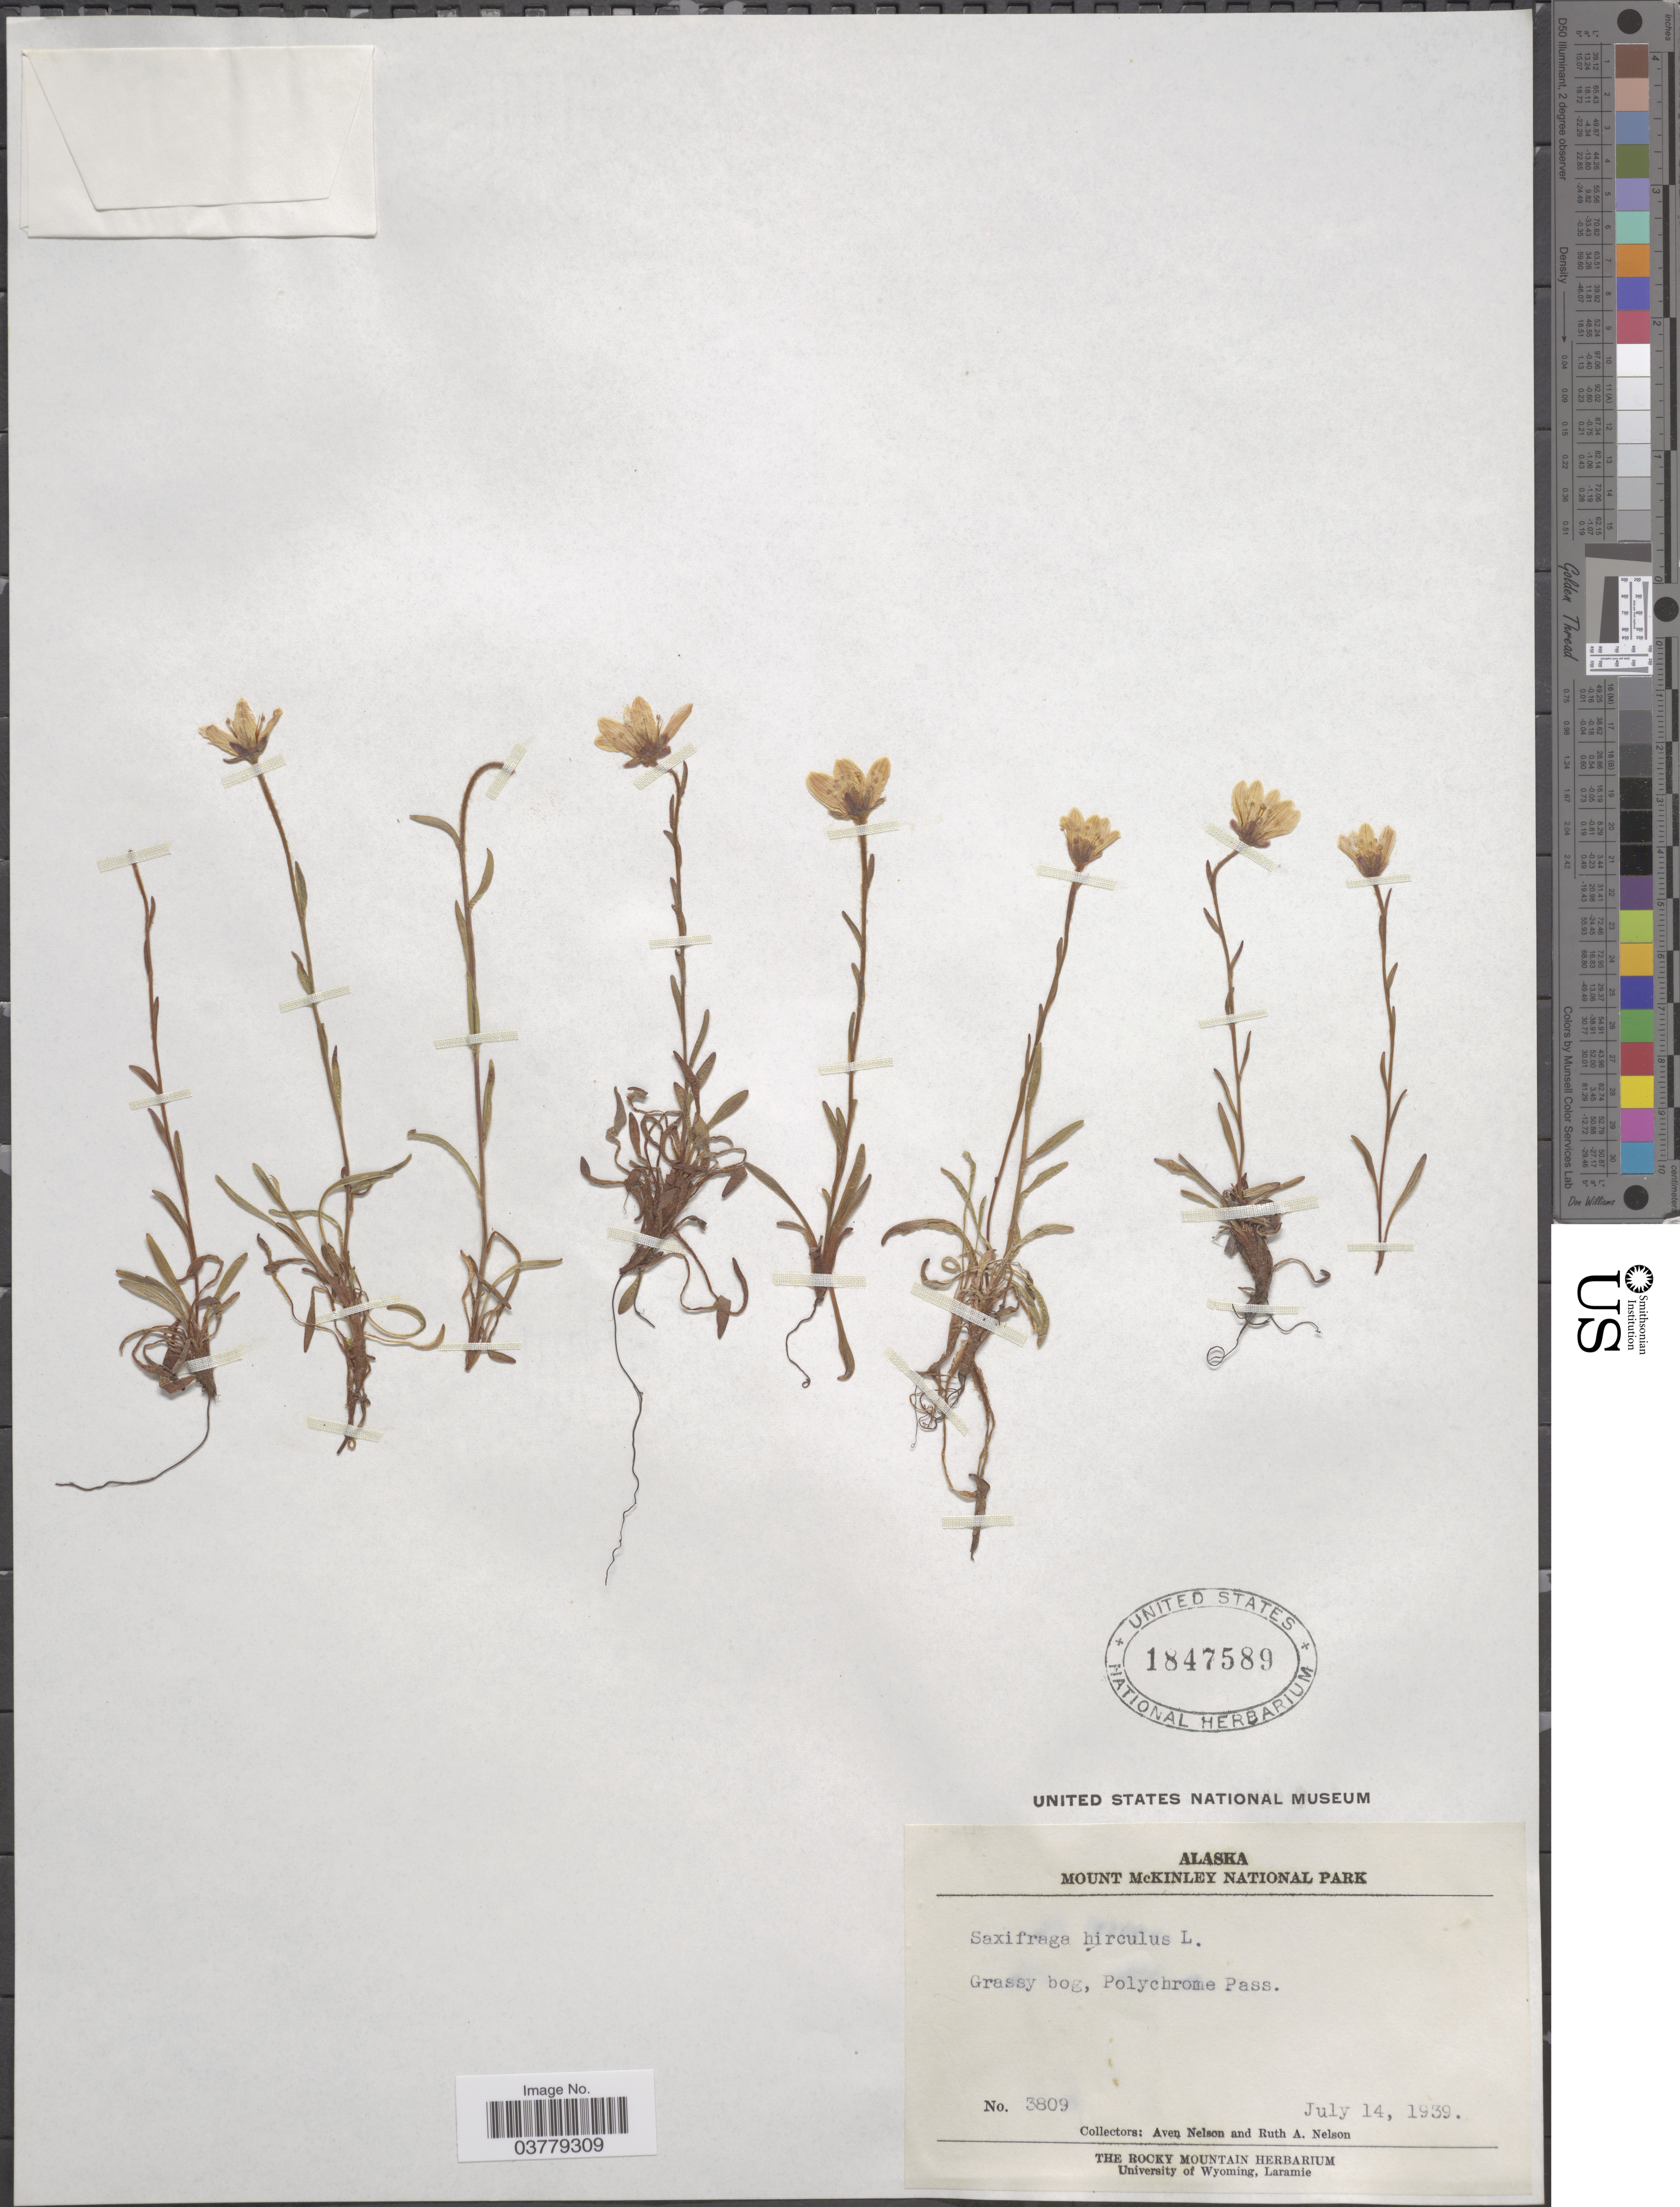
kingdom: Plantae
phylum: Tracheophyta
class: Magnoliopsida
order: Saxifragales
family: Saxifragaceae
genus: Saxifraga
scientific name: Saxifraga hirculus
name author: L.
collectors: A. Nelson & R. A. Nelson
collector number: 3809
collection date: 1939-07-14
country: United States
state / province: Alaska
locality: Mount McKinley National Park. Grassy bog, Polychrome Pass.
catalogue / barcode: US 1847589